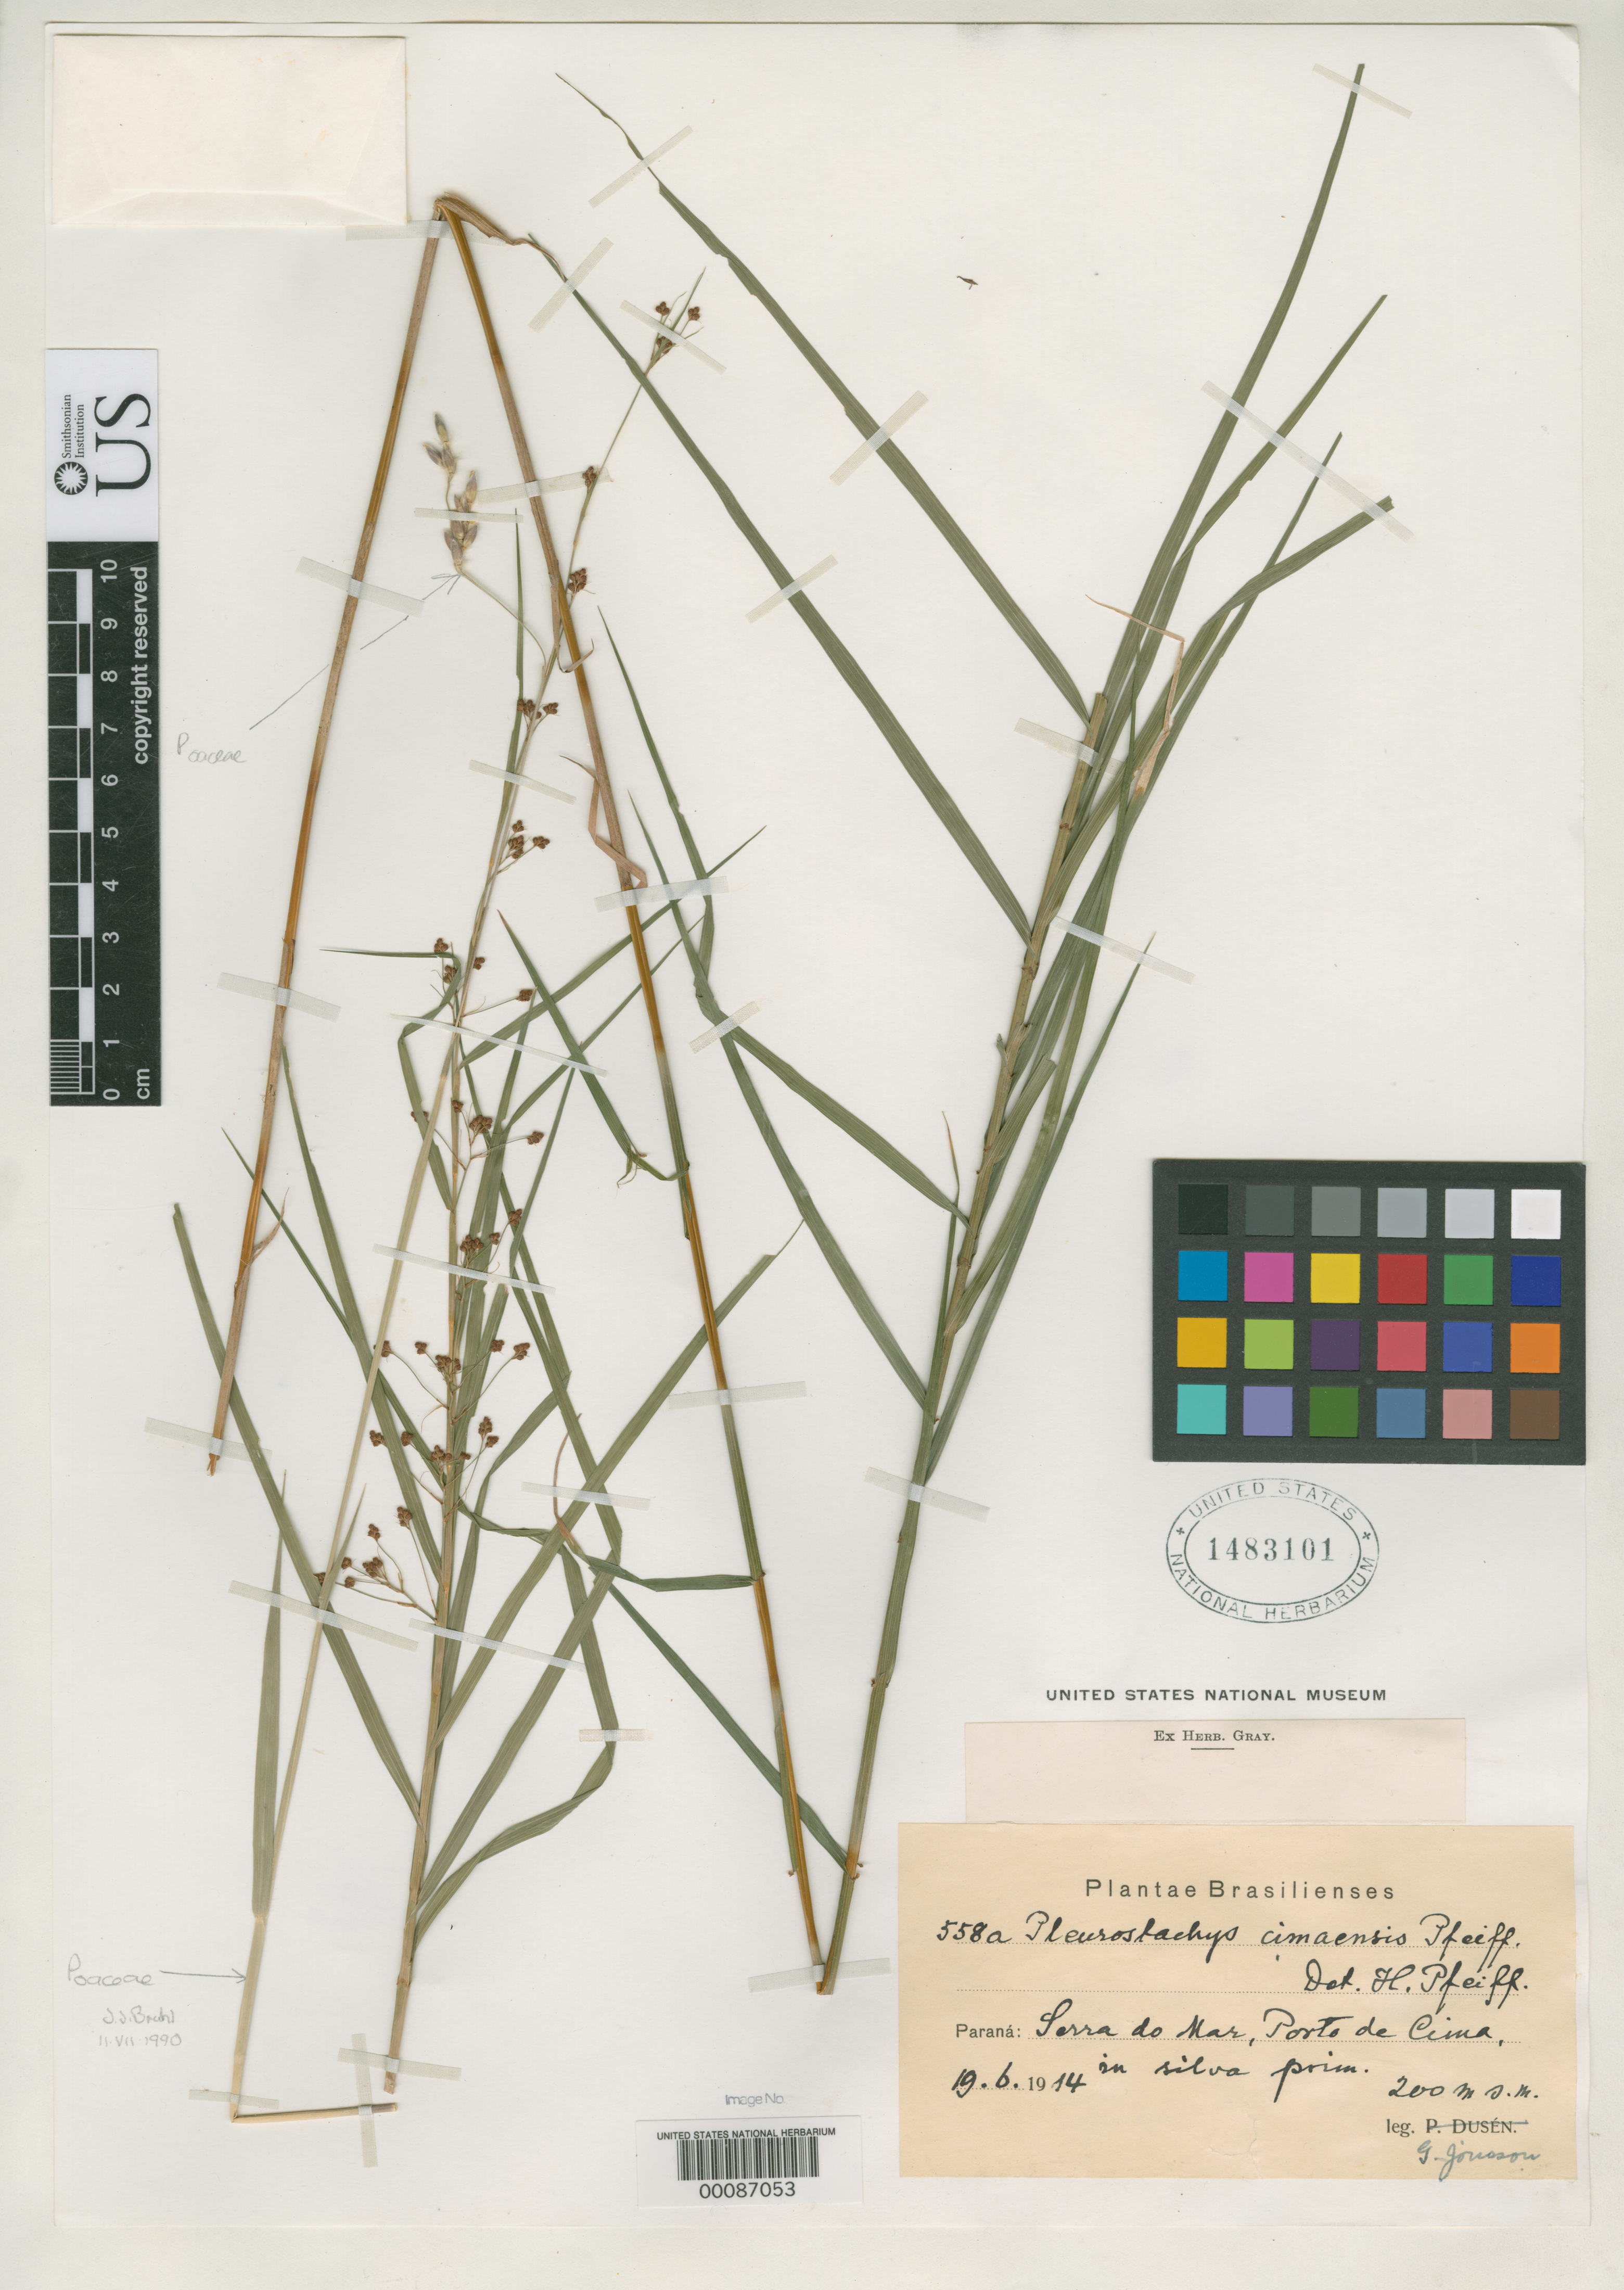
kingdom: Plantae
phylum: Tracheophyta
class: Liliopsida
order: Poales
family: Cyperaceae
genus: Pleurostachys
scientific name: Pleurostachys cimaensis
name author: H. Pfeiff.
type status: Isotype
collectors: G. Jönsson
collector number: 558a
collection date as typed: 19 Jun 1914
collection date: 1914-06-19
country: Brazil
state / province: Paraná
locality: Serra do Mar, Porto de Cima.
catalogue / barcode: US 1483101